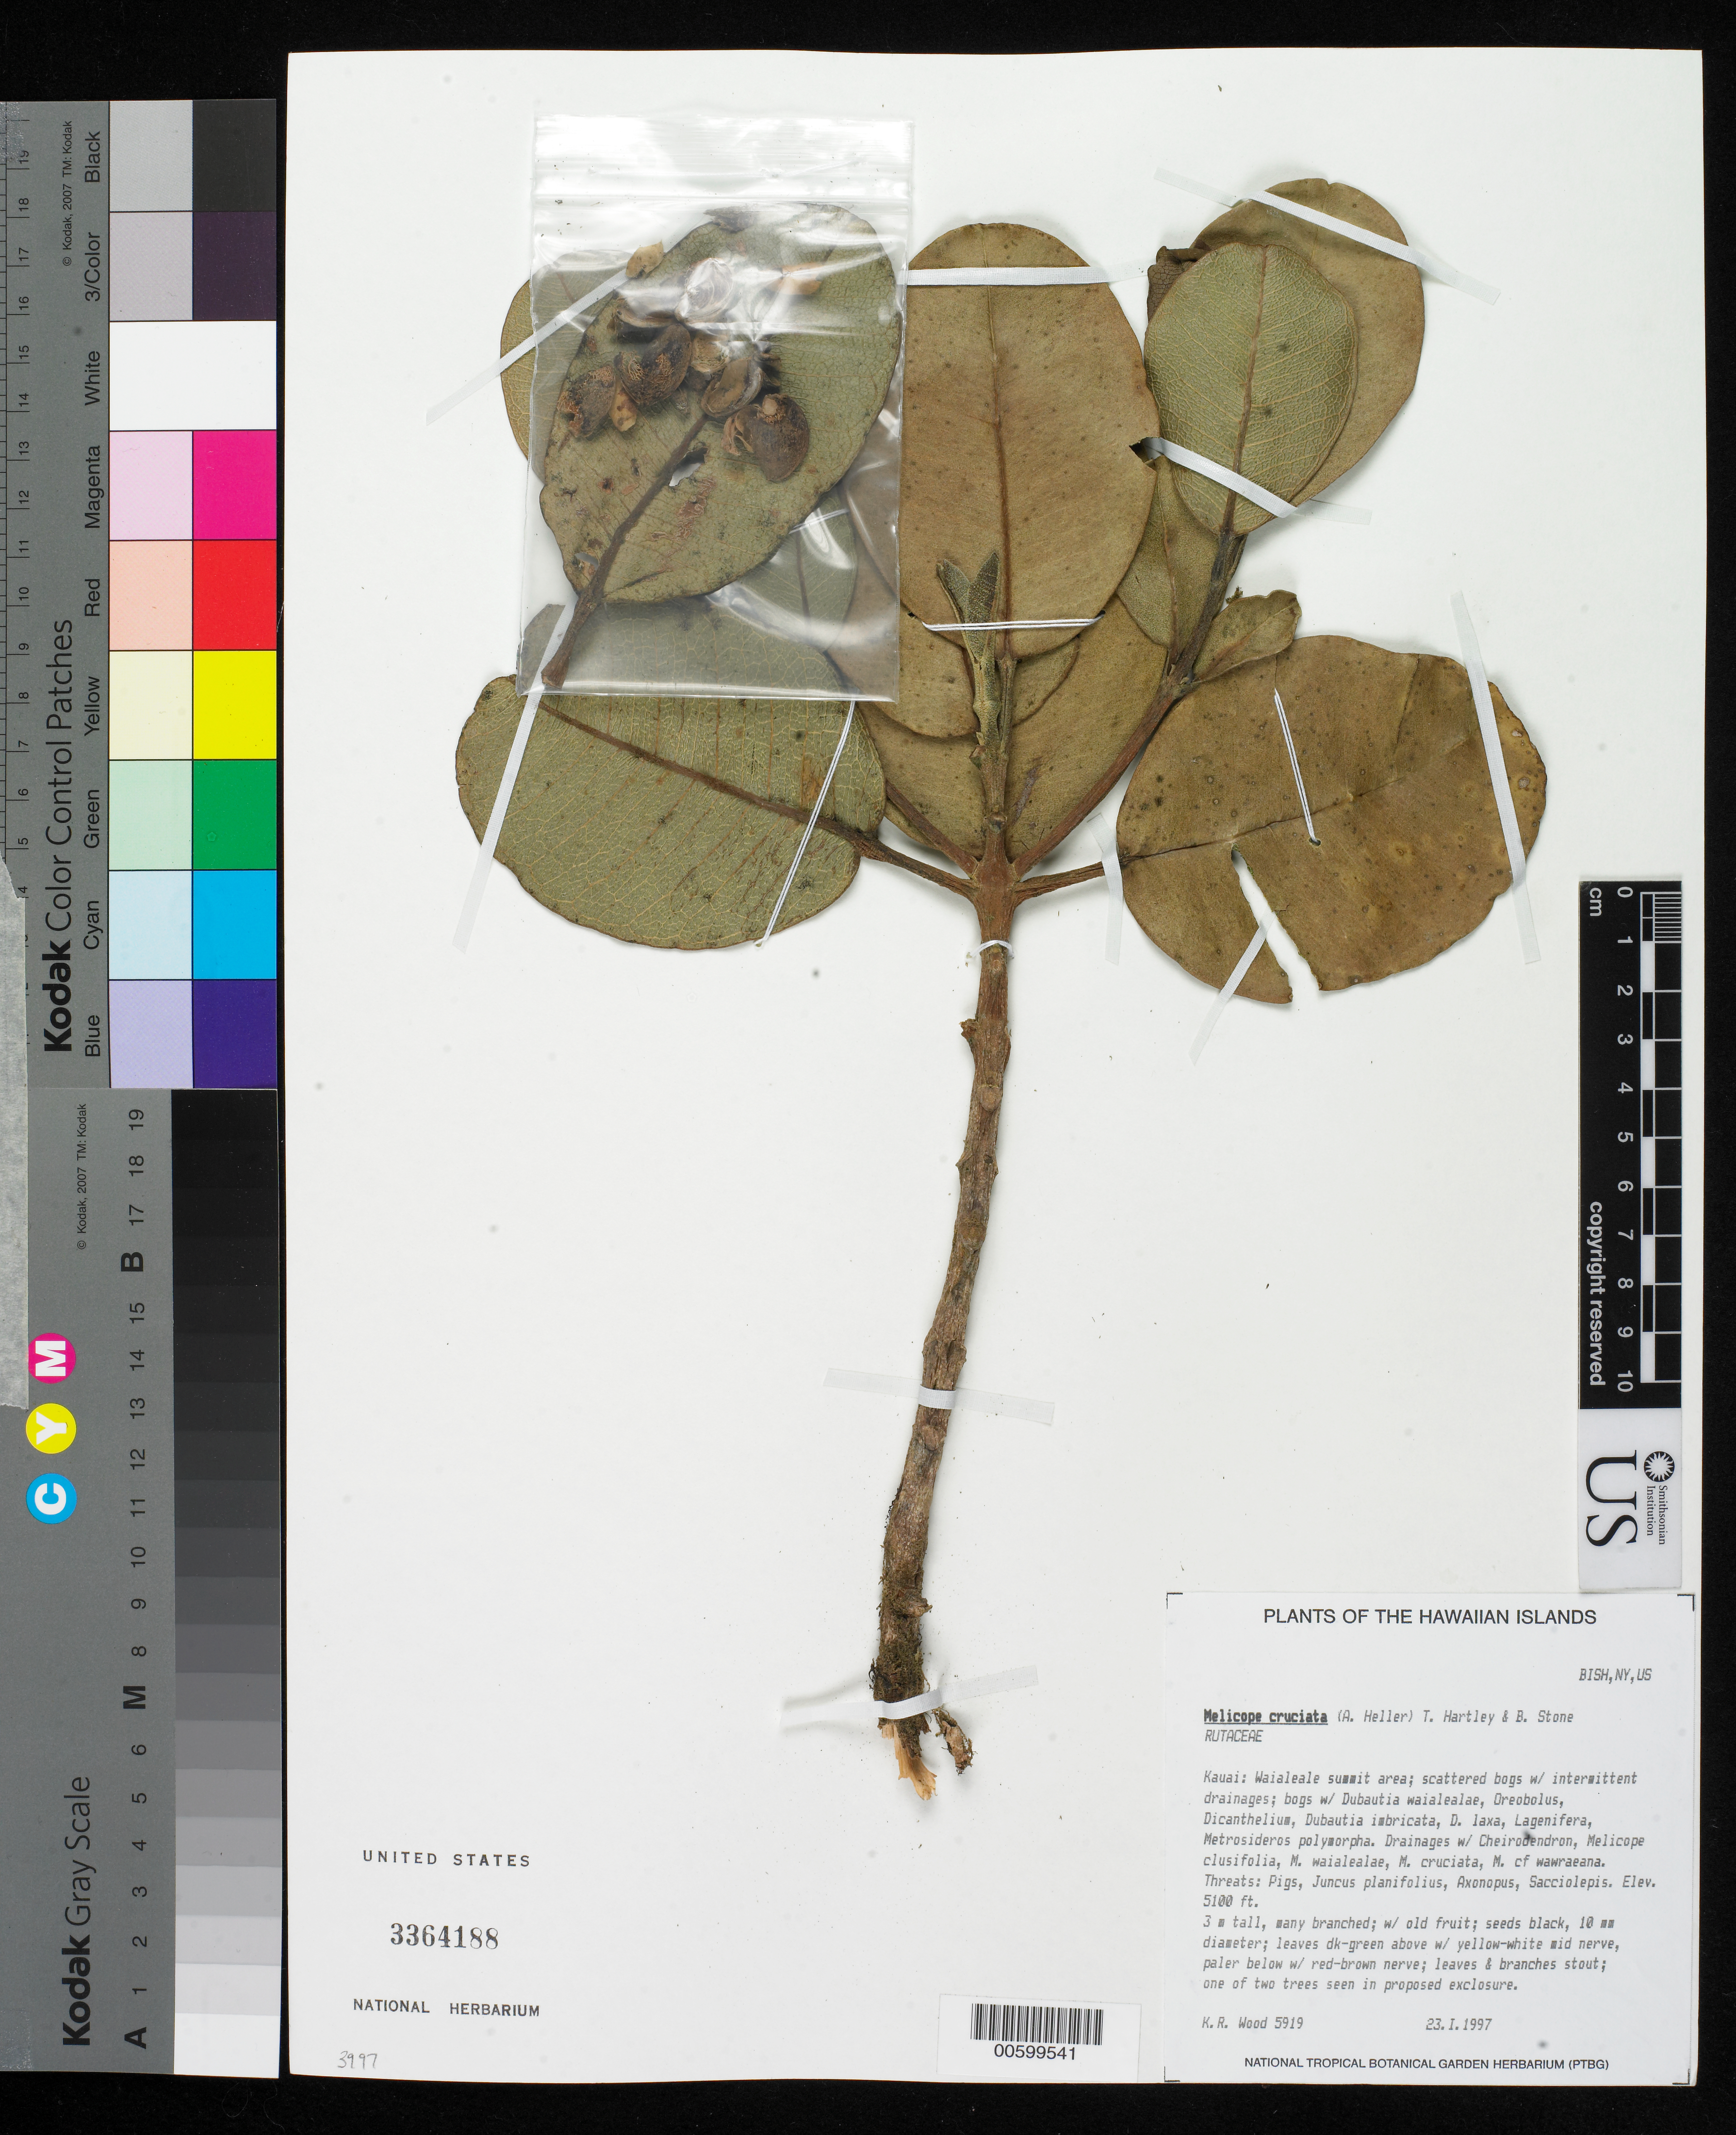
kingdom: Plantae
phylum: Tracheophyta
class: Magnoliopsida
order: Sapindales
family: Rutaceae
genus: Melicope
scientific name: Melicope cruciata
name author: (A. Heller) T.G. Hartley & B.C. Stone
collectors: K. R. Wood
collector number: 5919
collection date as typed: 23 Jan 1997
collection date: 1997-01-23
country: United States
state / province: Hawaii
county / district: Kauai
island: Kaua'i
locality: Waialeale summit area.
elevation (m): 1554.48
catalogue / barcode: US 3364188